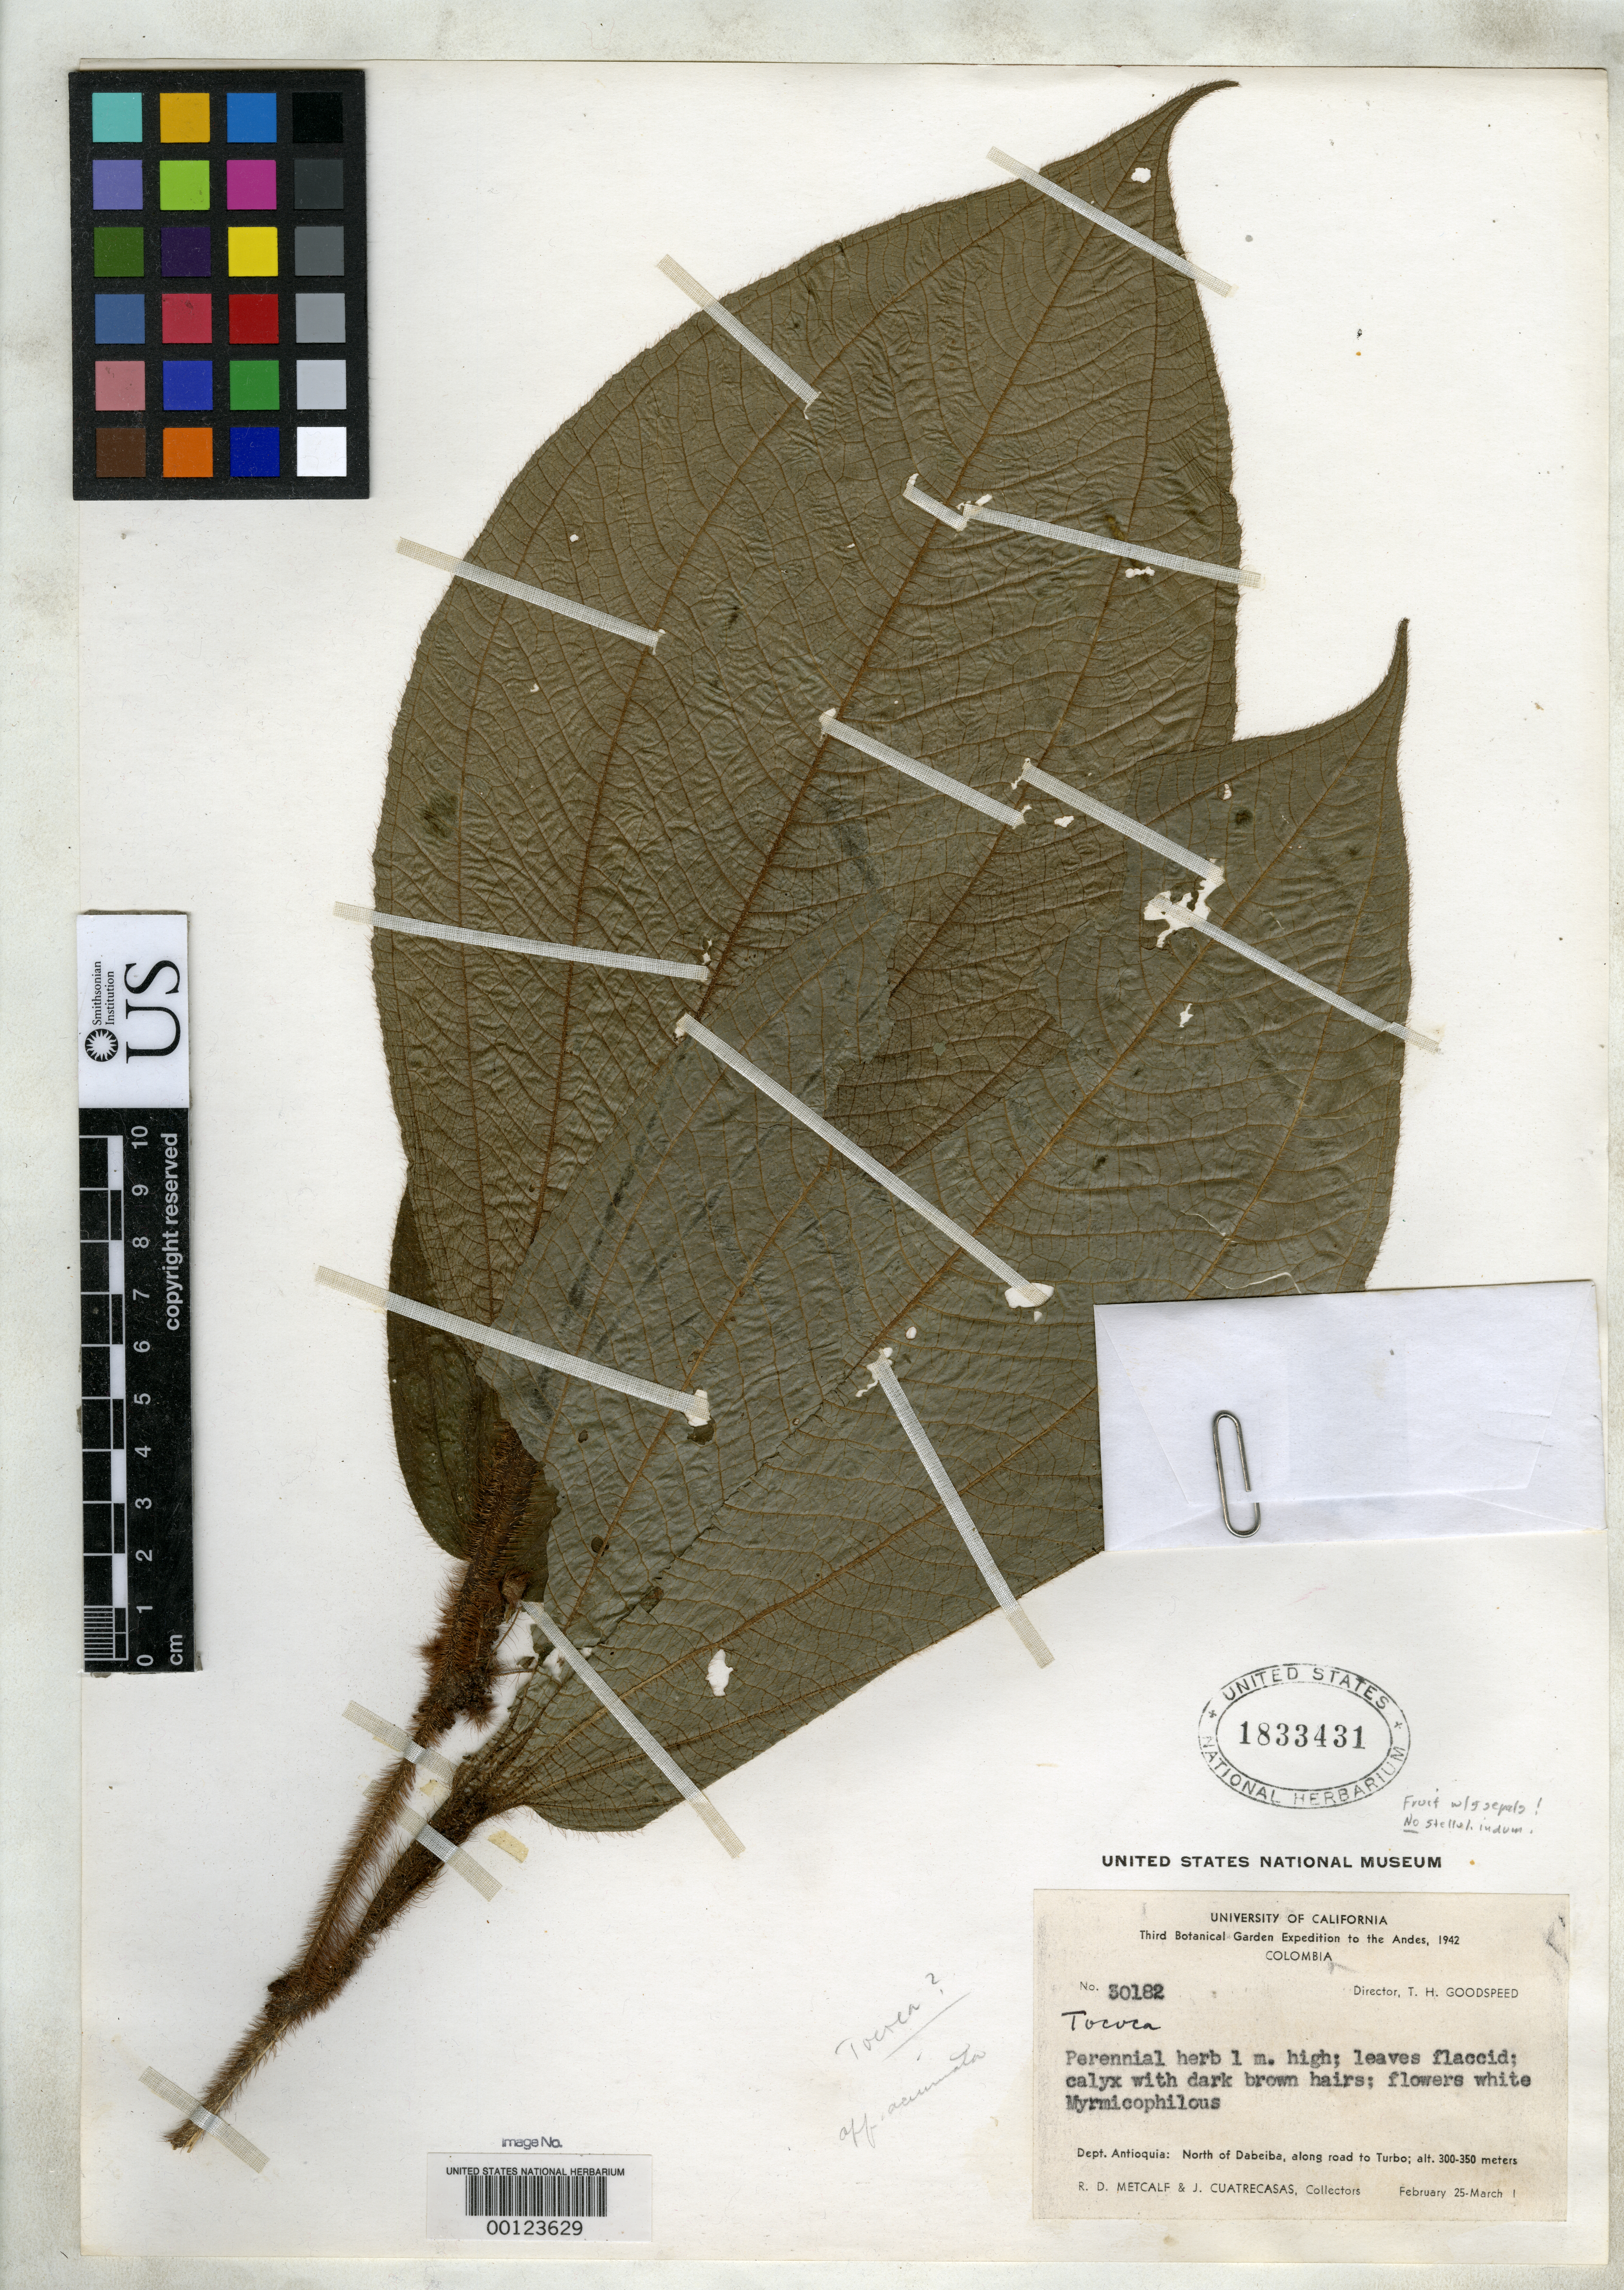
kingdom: Plantae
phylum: Tracheophyta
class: Magnoliopsida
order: Myrtales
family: Melastomataceae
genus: Clidemia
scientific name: Clidemia myrmecina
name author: Gleason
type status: Isotype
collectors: R. D. Metcalf & J. Cuatrecasas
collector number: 30182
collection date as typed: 25 Feb 1942 to 01 Mar 1942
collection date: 1942-02-25/1942-03-01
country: Colombia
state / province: Antioquia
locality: N of Dabeiba.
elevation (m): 300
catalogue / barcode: US 1833431